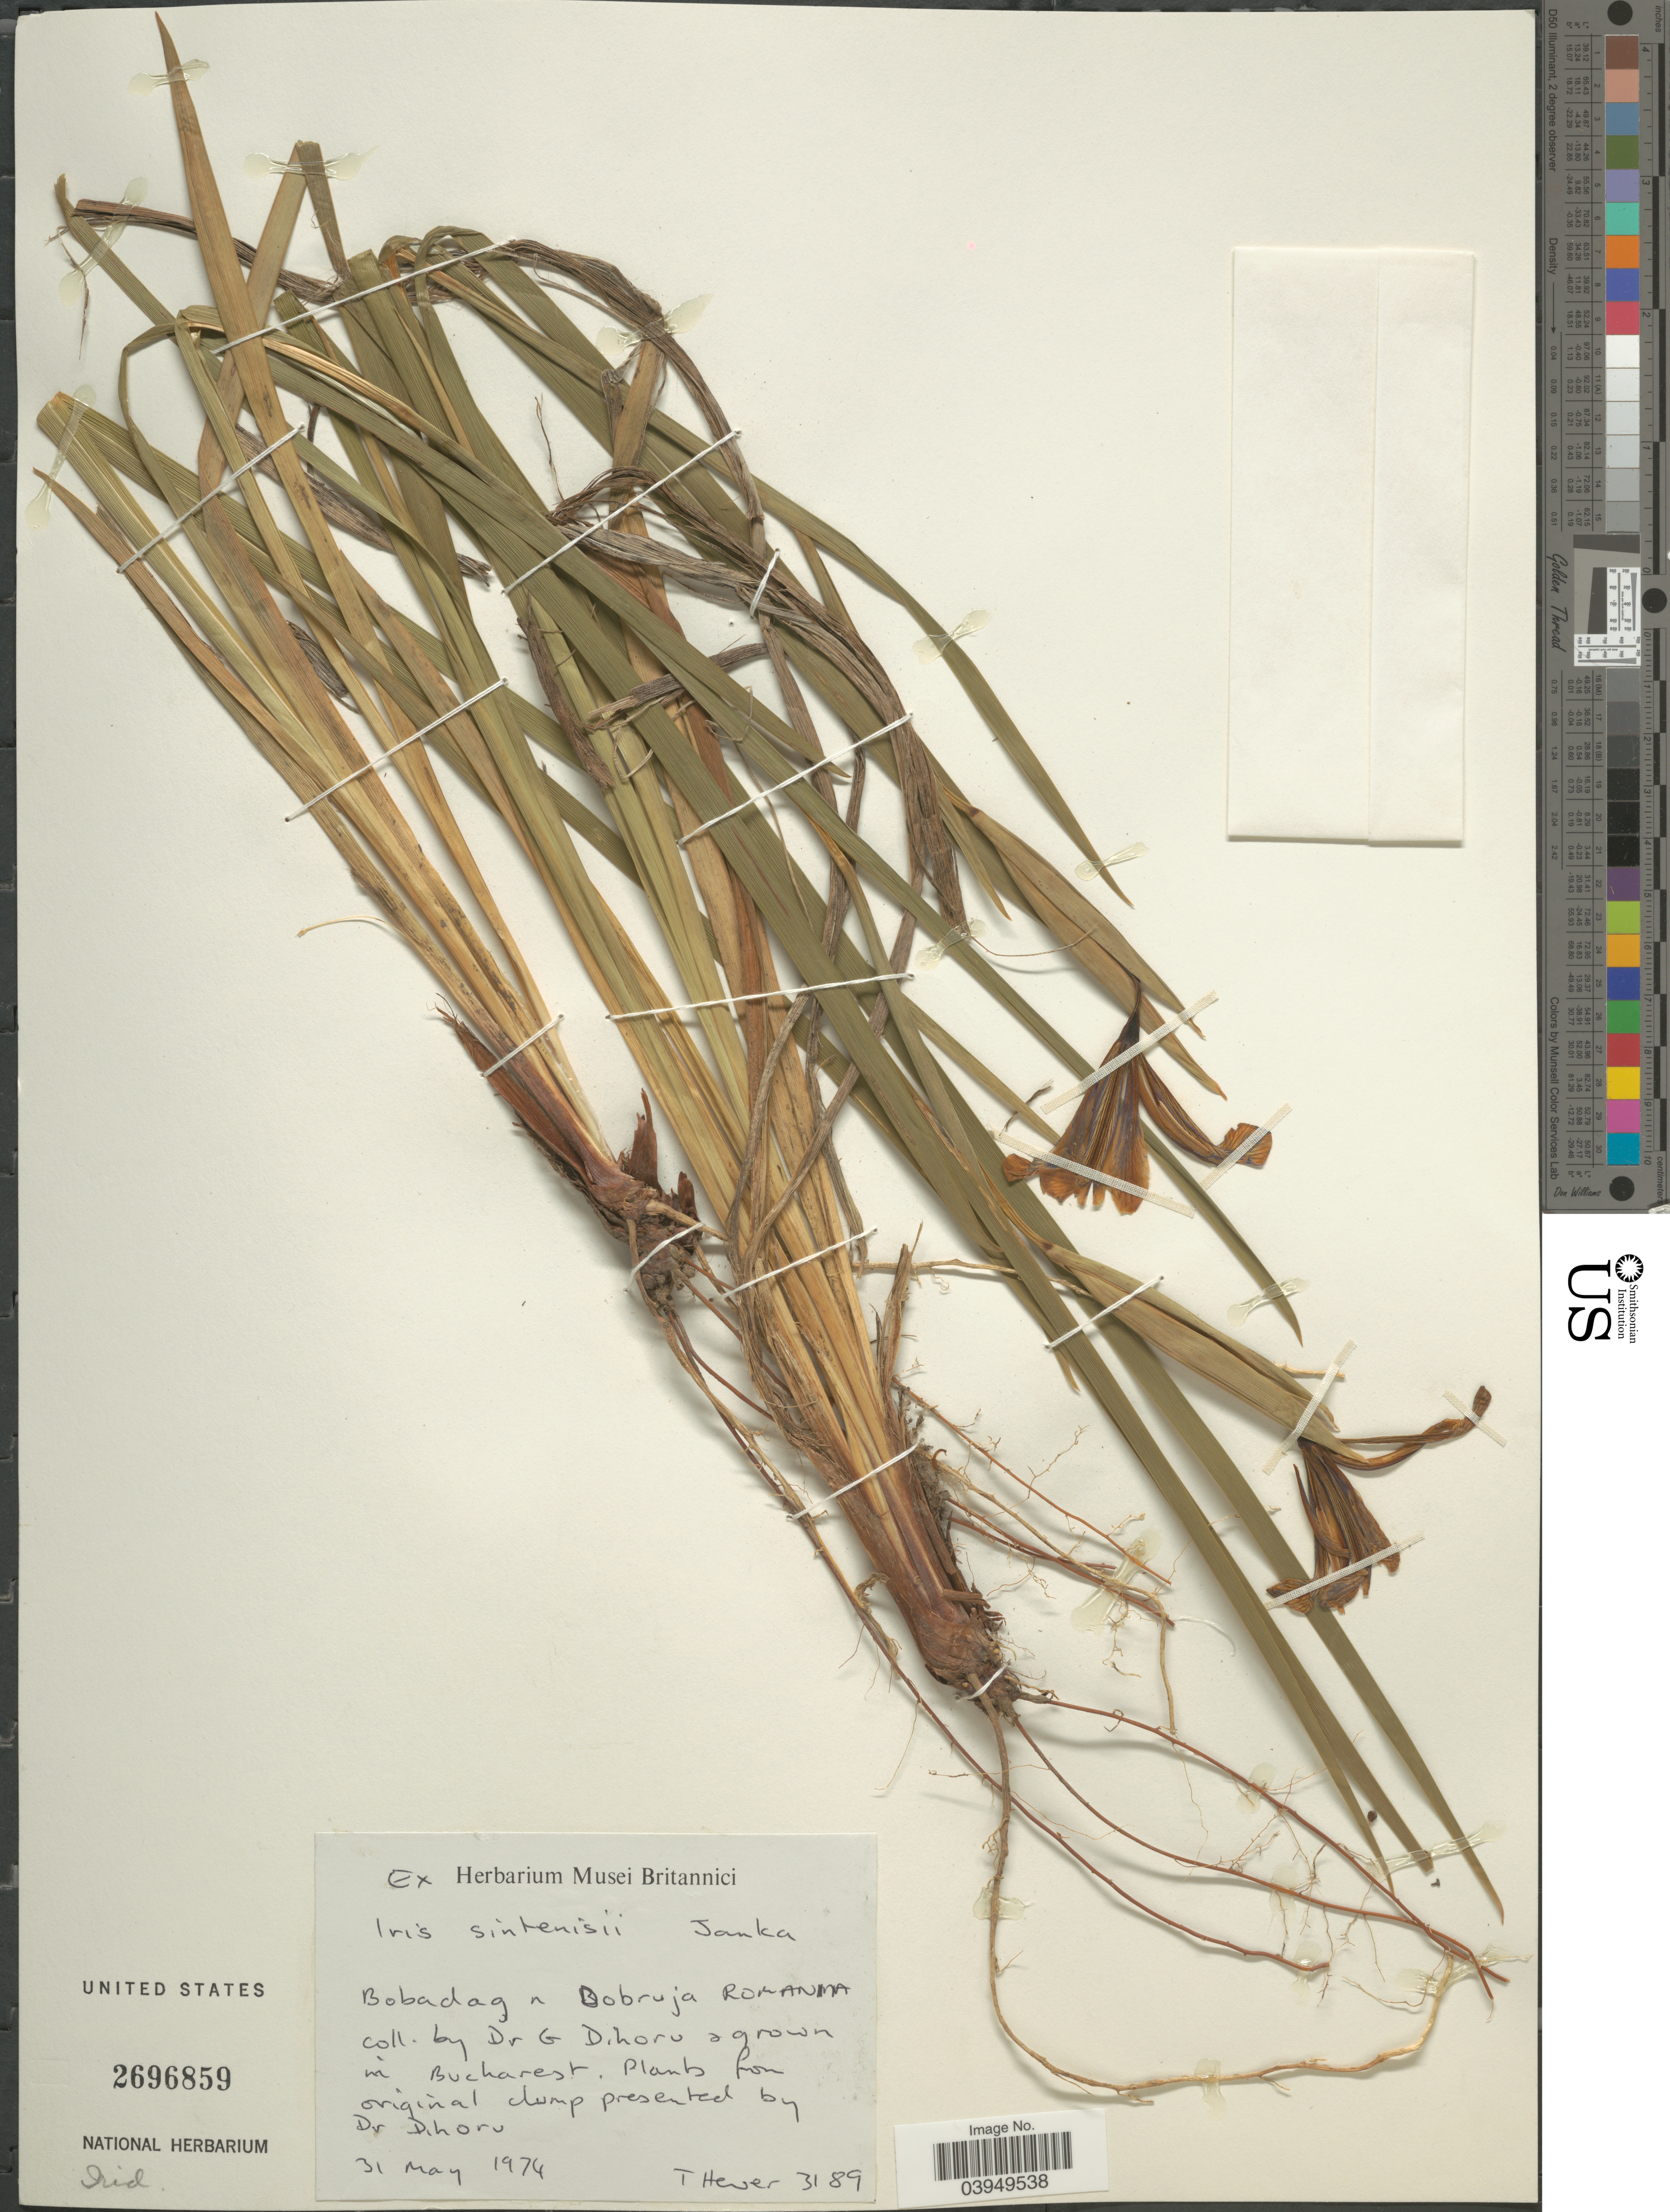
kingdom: Plantae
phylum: Tracheophyta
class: Liliopsida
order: Asparagales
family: Iridaceae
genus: Iris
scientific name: Iris sintenisii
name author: Janka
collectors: T. Hewer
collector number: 3189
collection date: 1974-05-31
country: Romania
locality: Bobadag n Dobruja.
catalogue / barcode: US 2696859